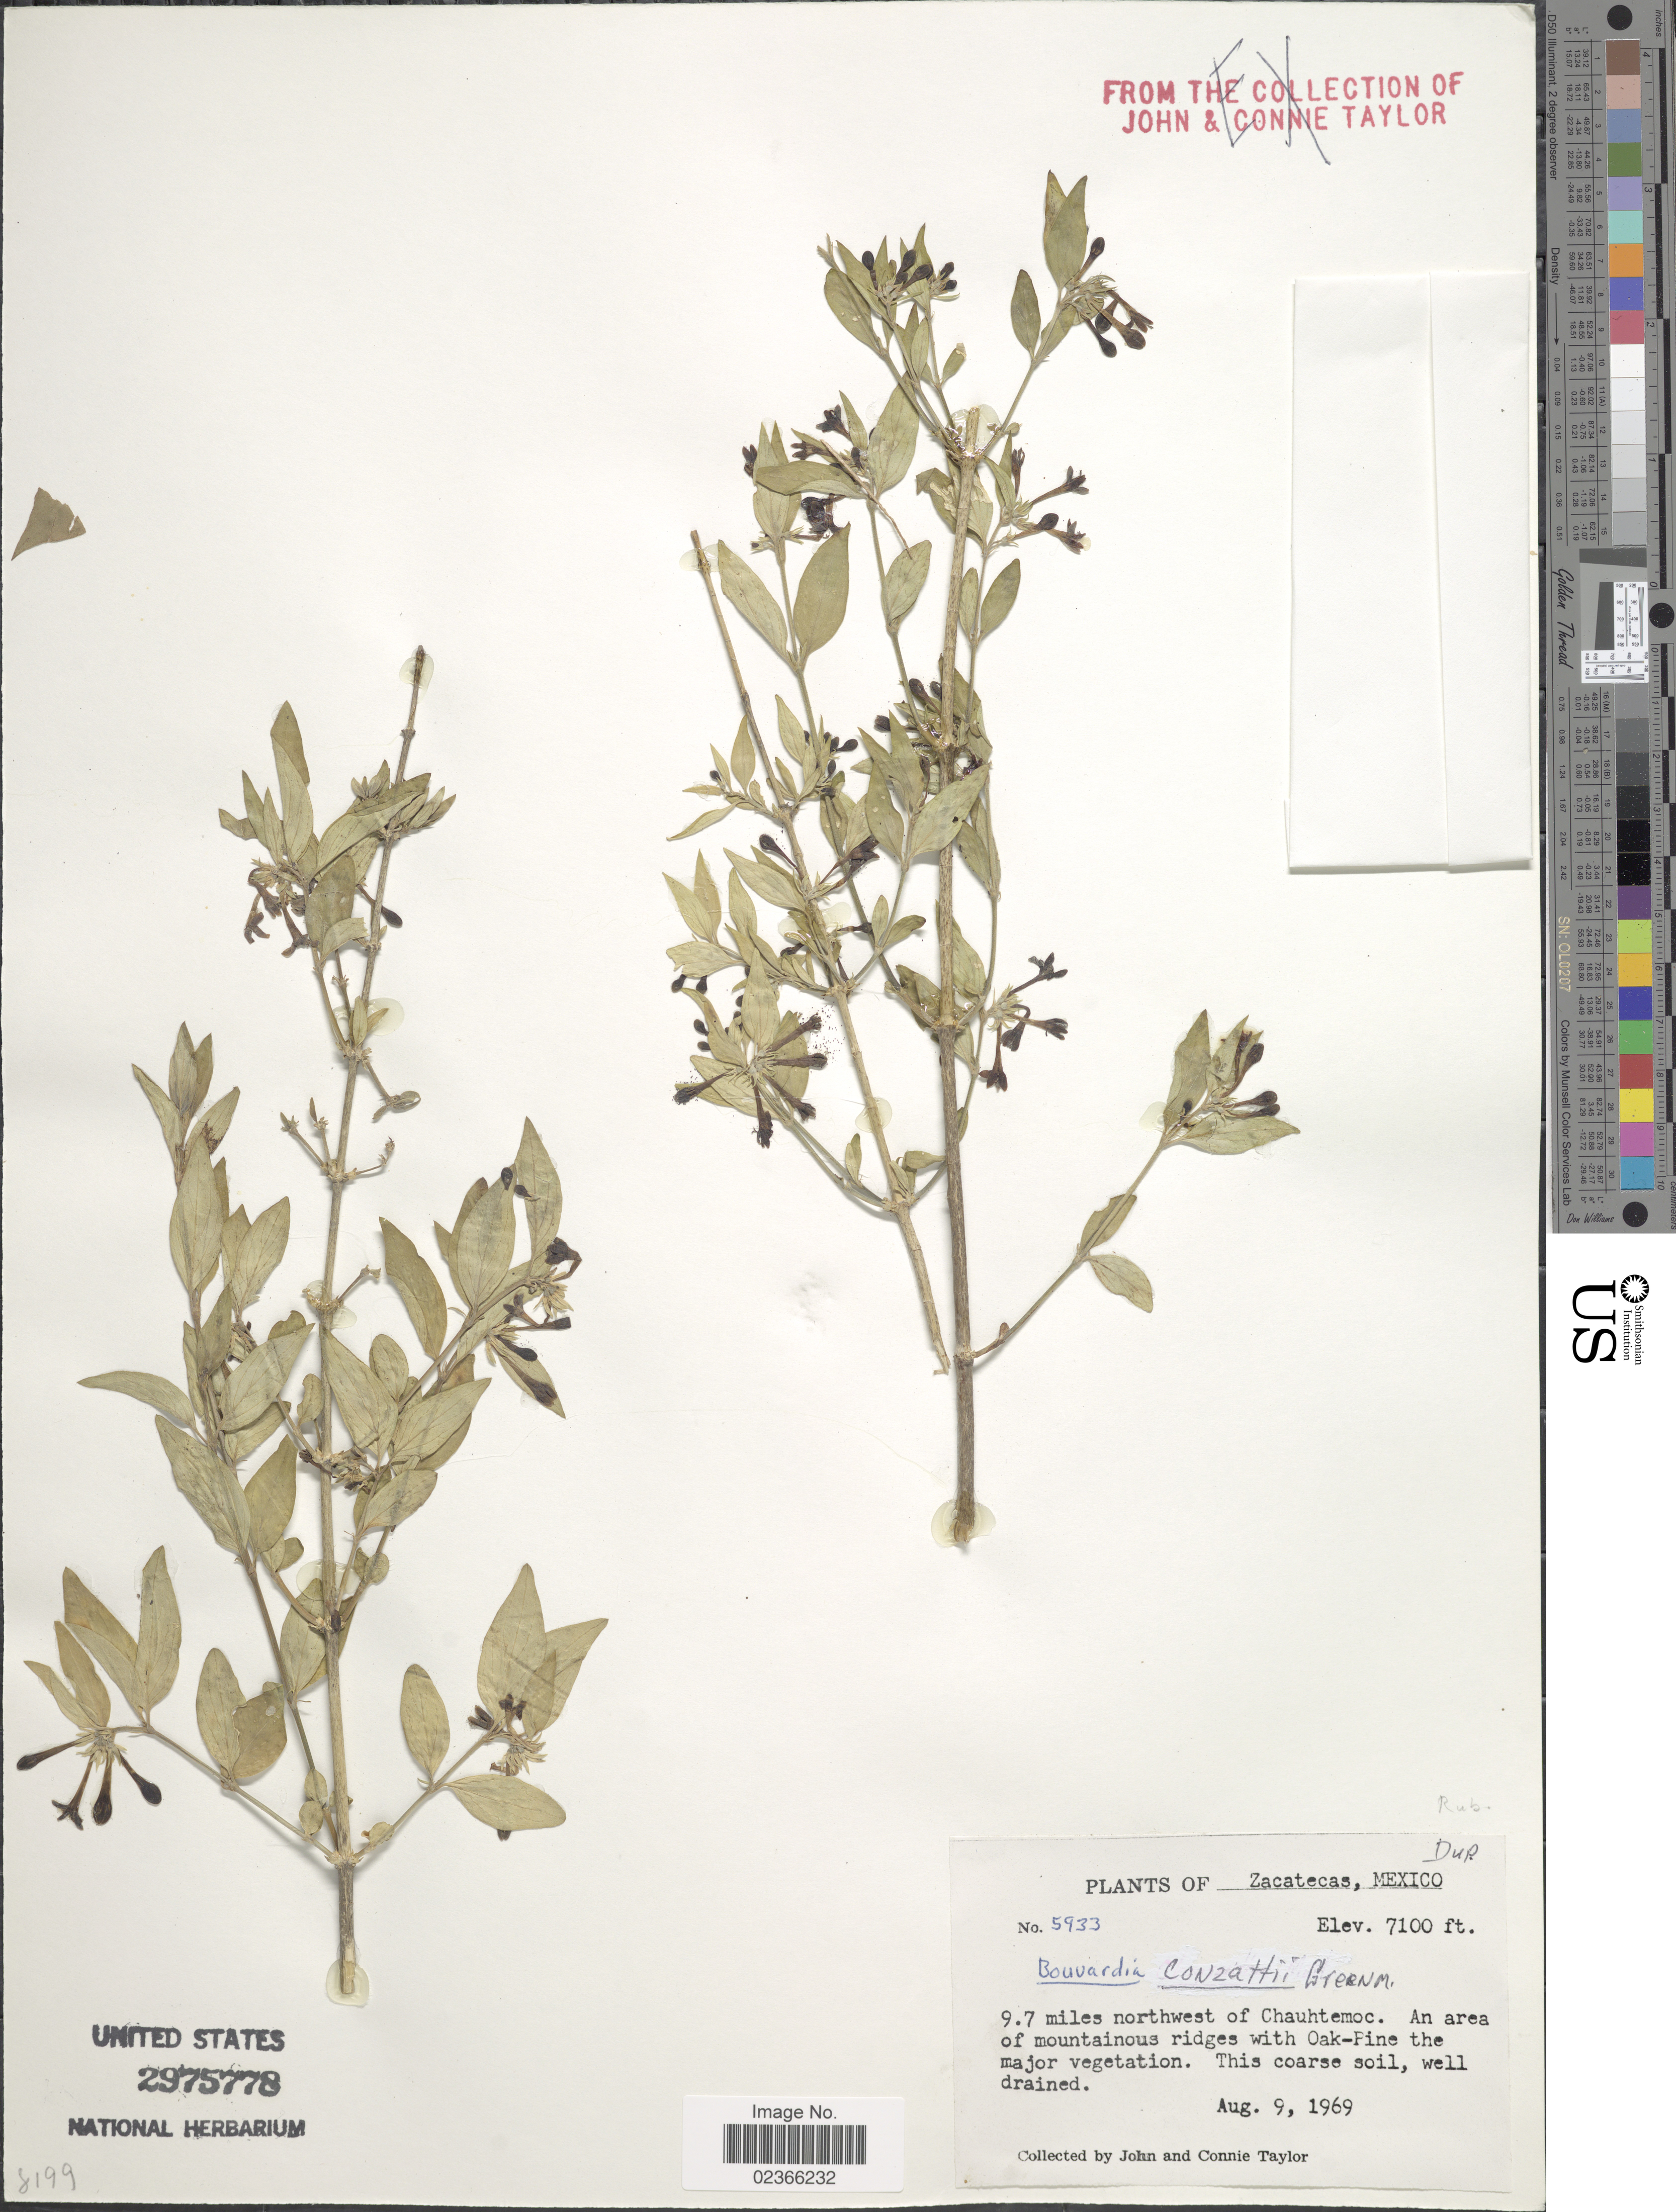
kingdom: Plantae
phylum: Tracheophyta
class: Magnoliopsida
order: Gentianales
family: Rubiaceae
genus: Bouvardia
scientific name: Bouvardia conzattii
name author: Greenm.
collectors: J. Taylor & C. Taylor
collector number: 5933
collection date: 1969-08-09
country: Mexico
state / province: Zacatecas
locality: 9.7 miles northwest of Chauhtemoc, an area of mountainous ridges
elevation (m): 2164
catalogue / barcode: US 2975778